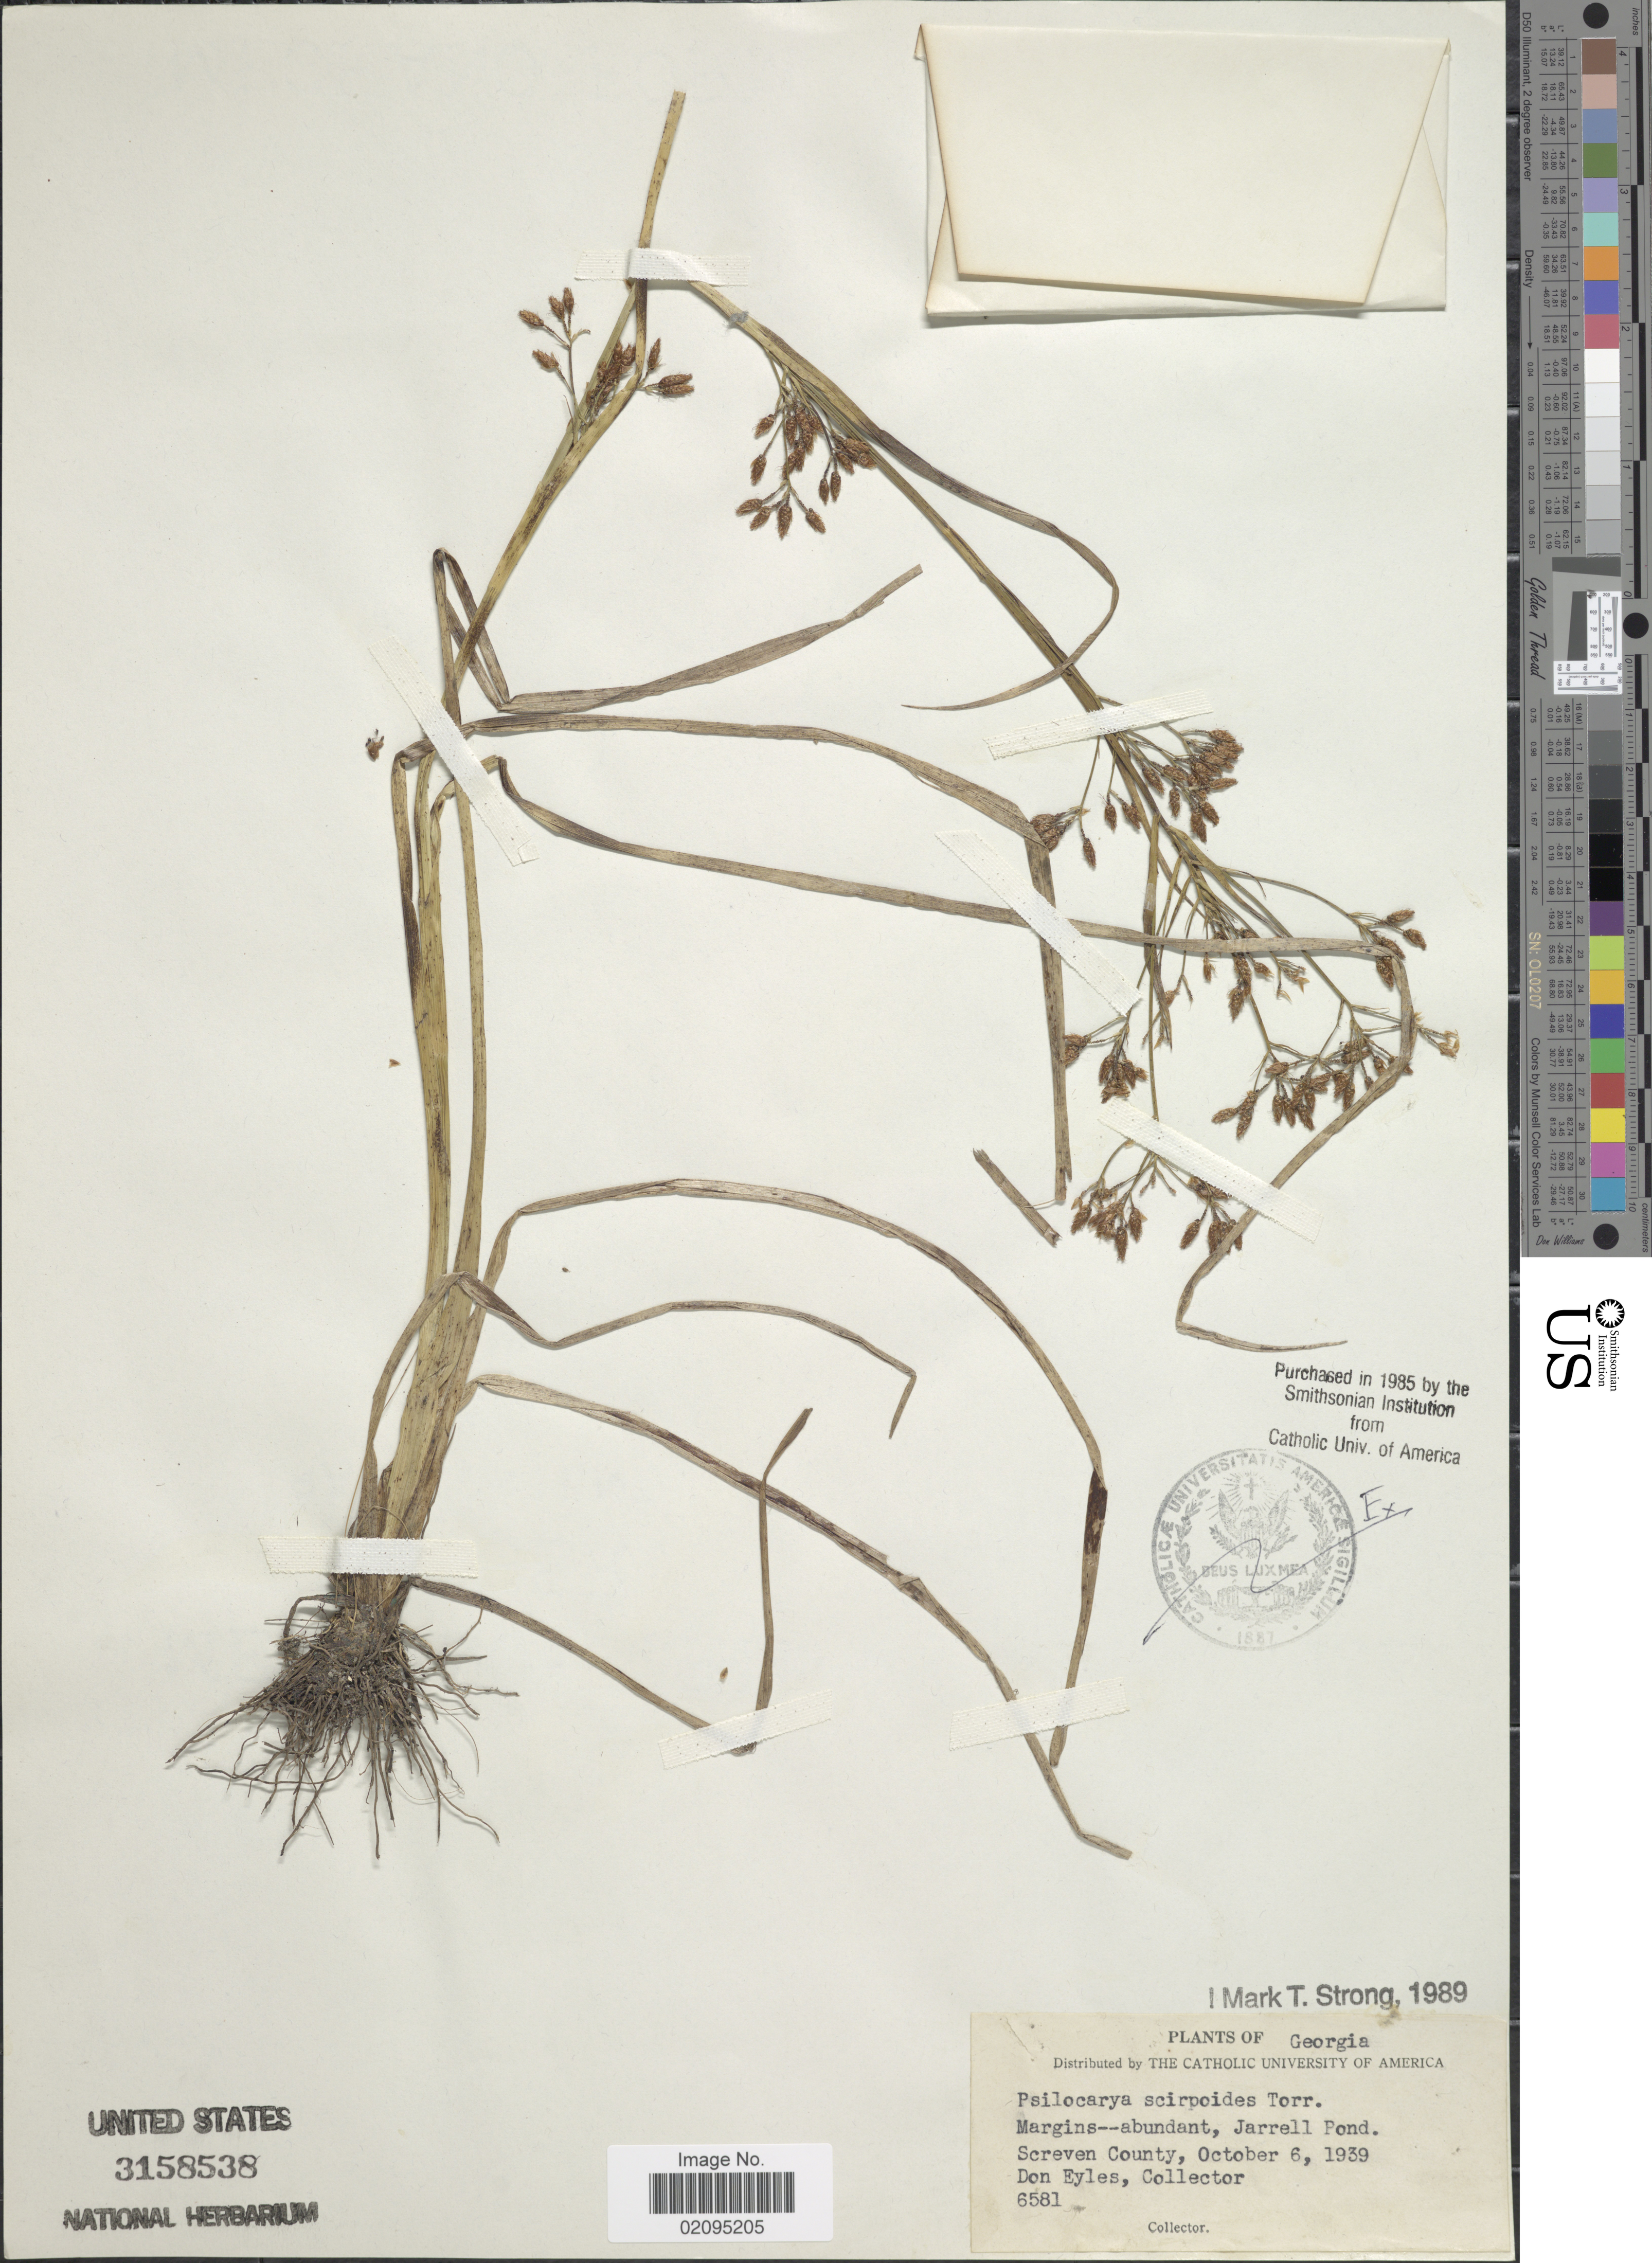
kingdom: Plantae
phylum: Tracheophyta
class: Liliopsida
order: Poales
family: Cyperaceae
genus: Rhynchospora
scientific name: Rhynchospora scirpoides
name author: (Torr.) Griseb.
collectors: D. Eyles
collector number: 6581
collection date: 1939-10-06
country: United States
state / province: Georgia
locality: Screven County, Jarrell Pond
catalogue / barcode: US 3158538